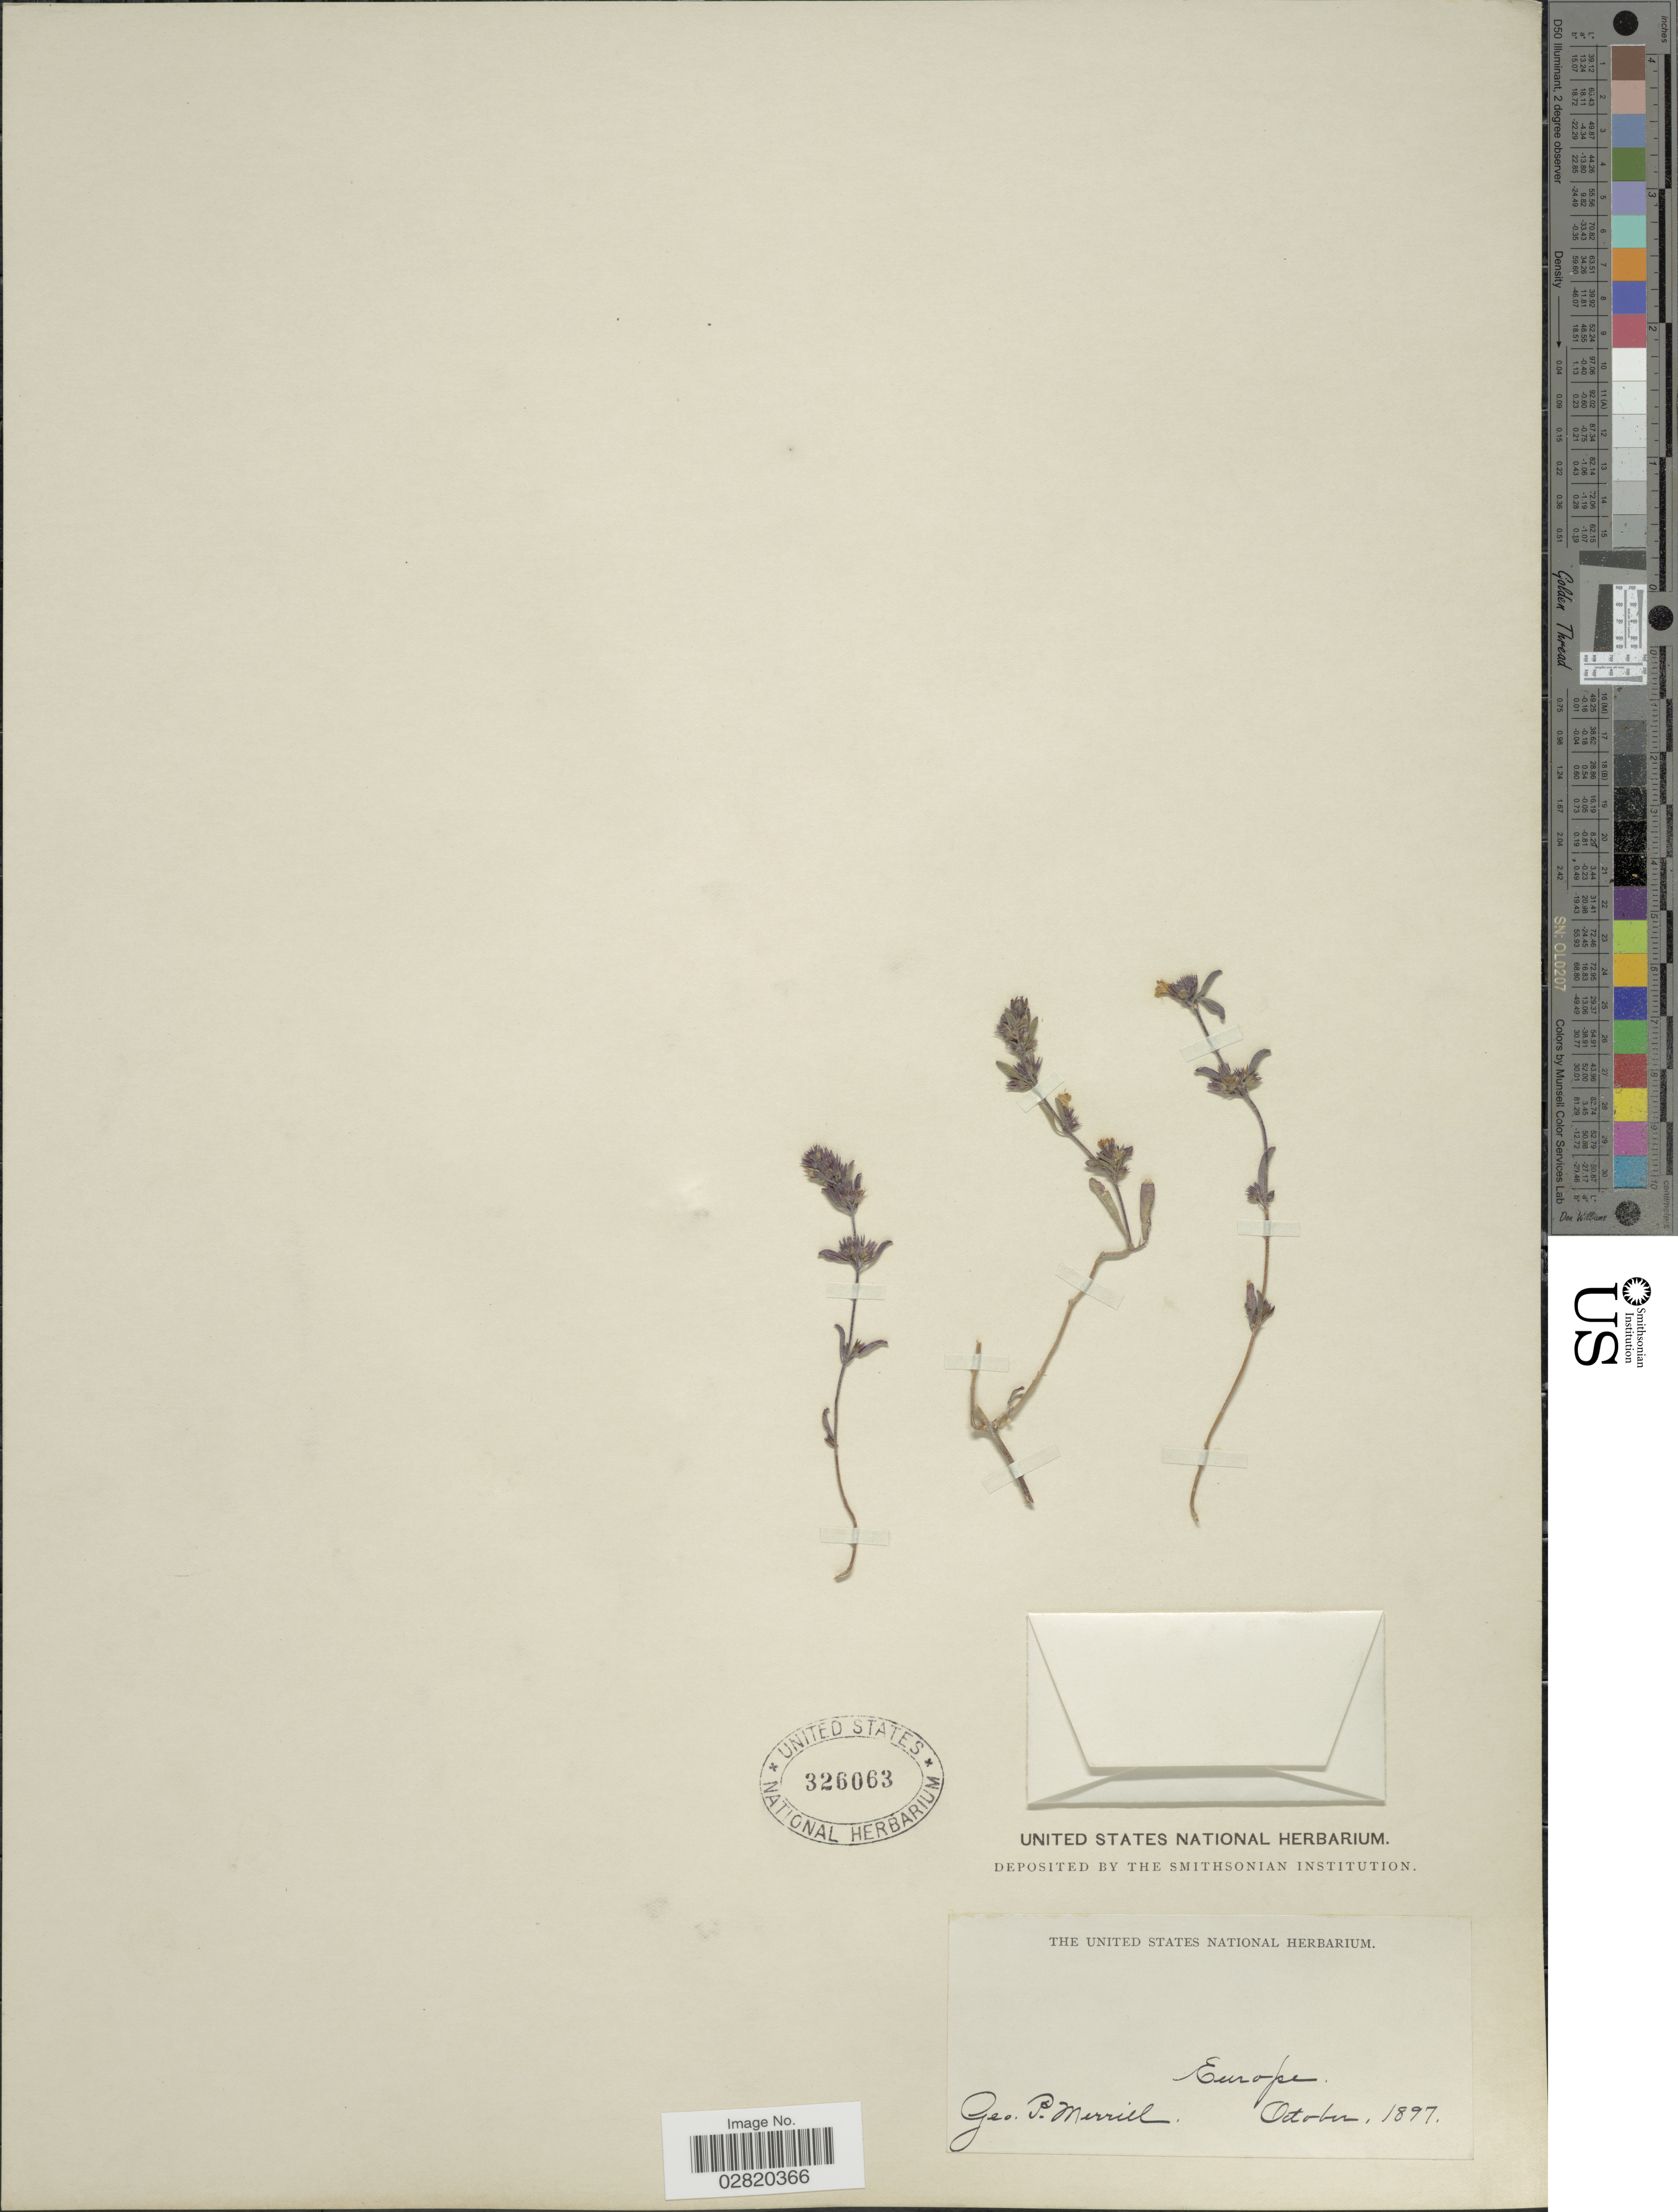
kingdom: Plantae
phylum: Tracheophyta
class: Magnoliopsida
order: Lamiales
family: Lamiaceae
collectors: G. P. Merrill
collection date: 1897-10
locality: Europe.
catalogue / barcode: US 326063